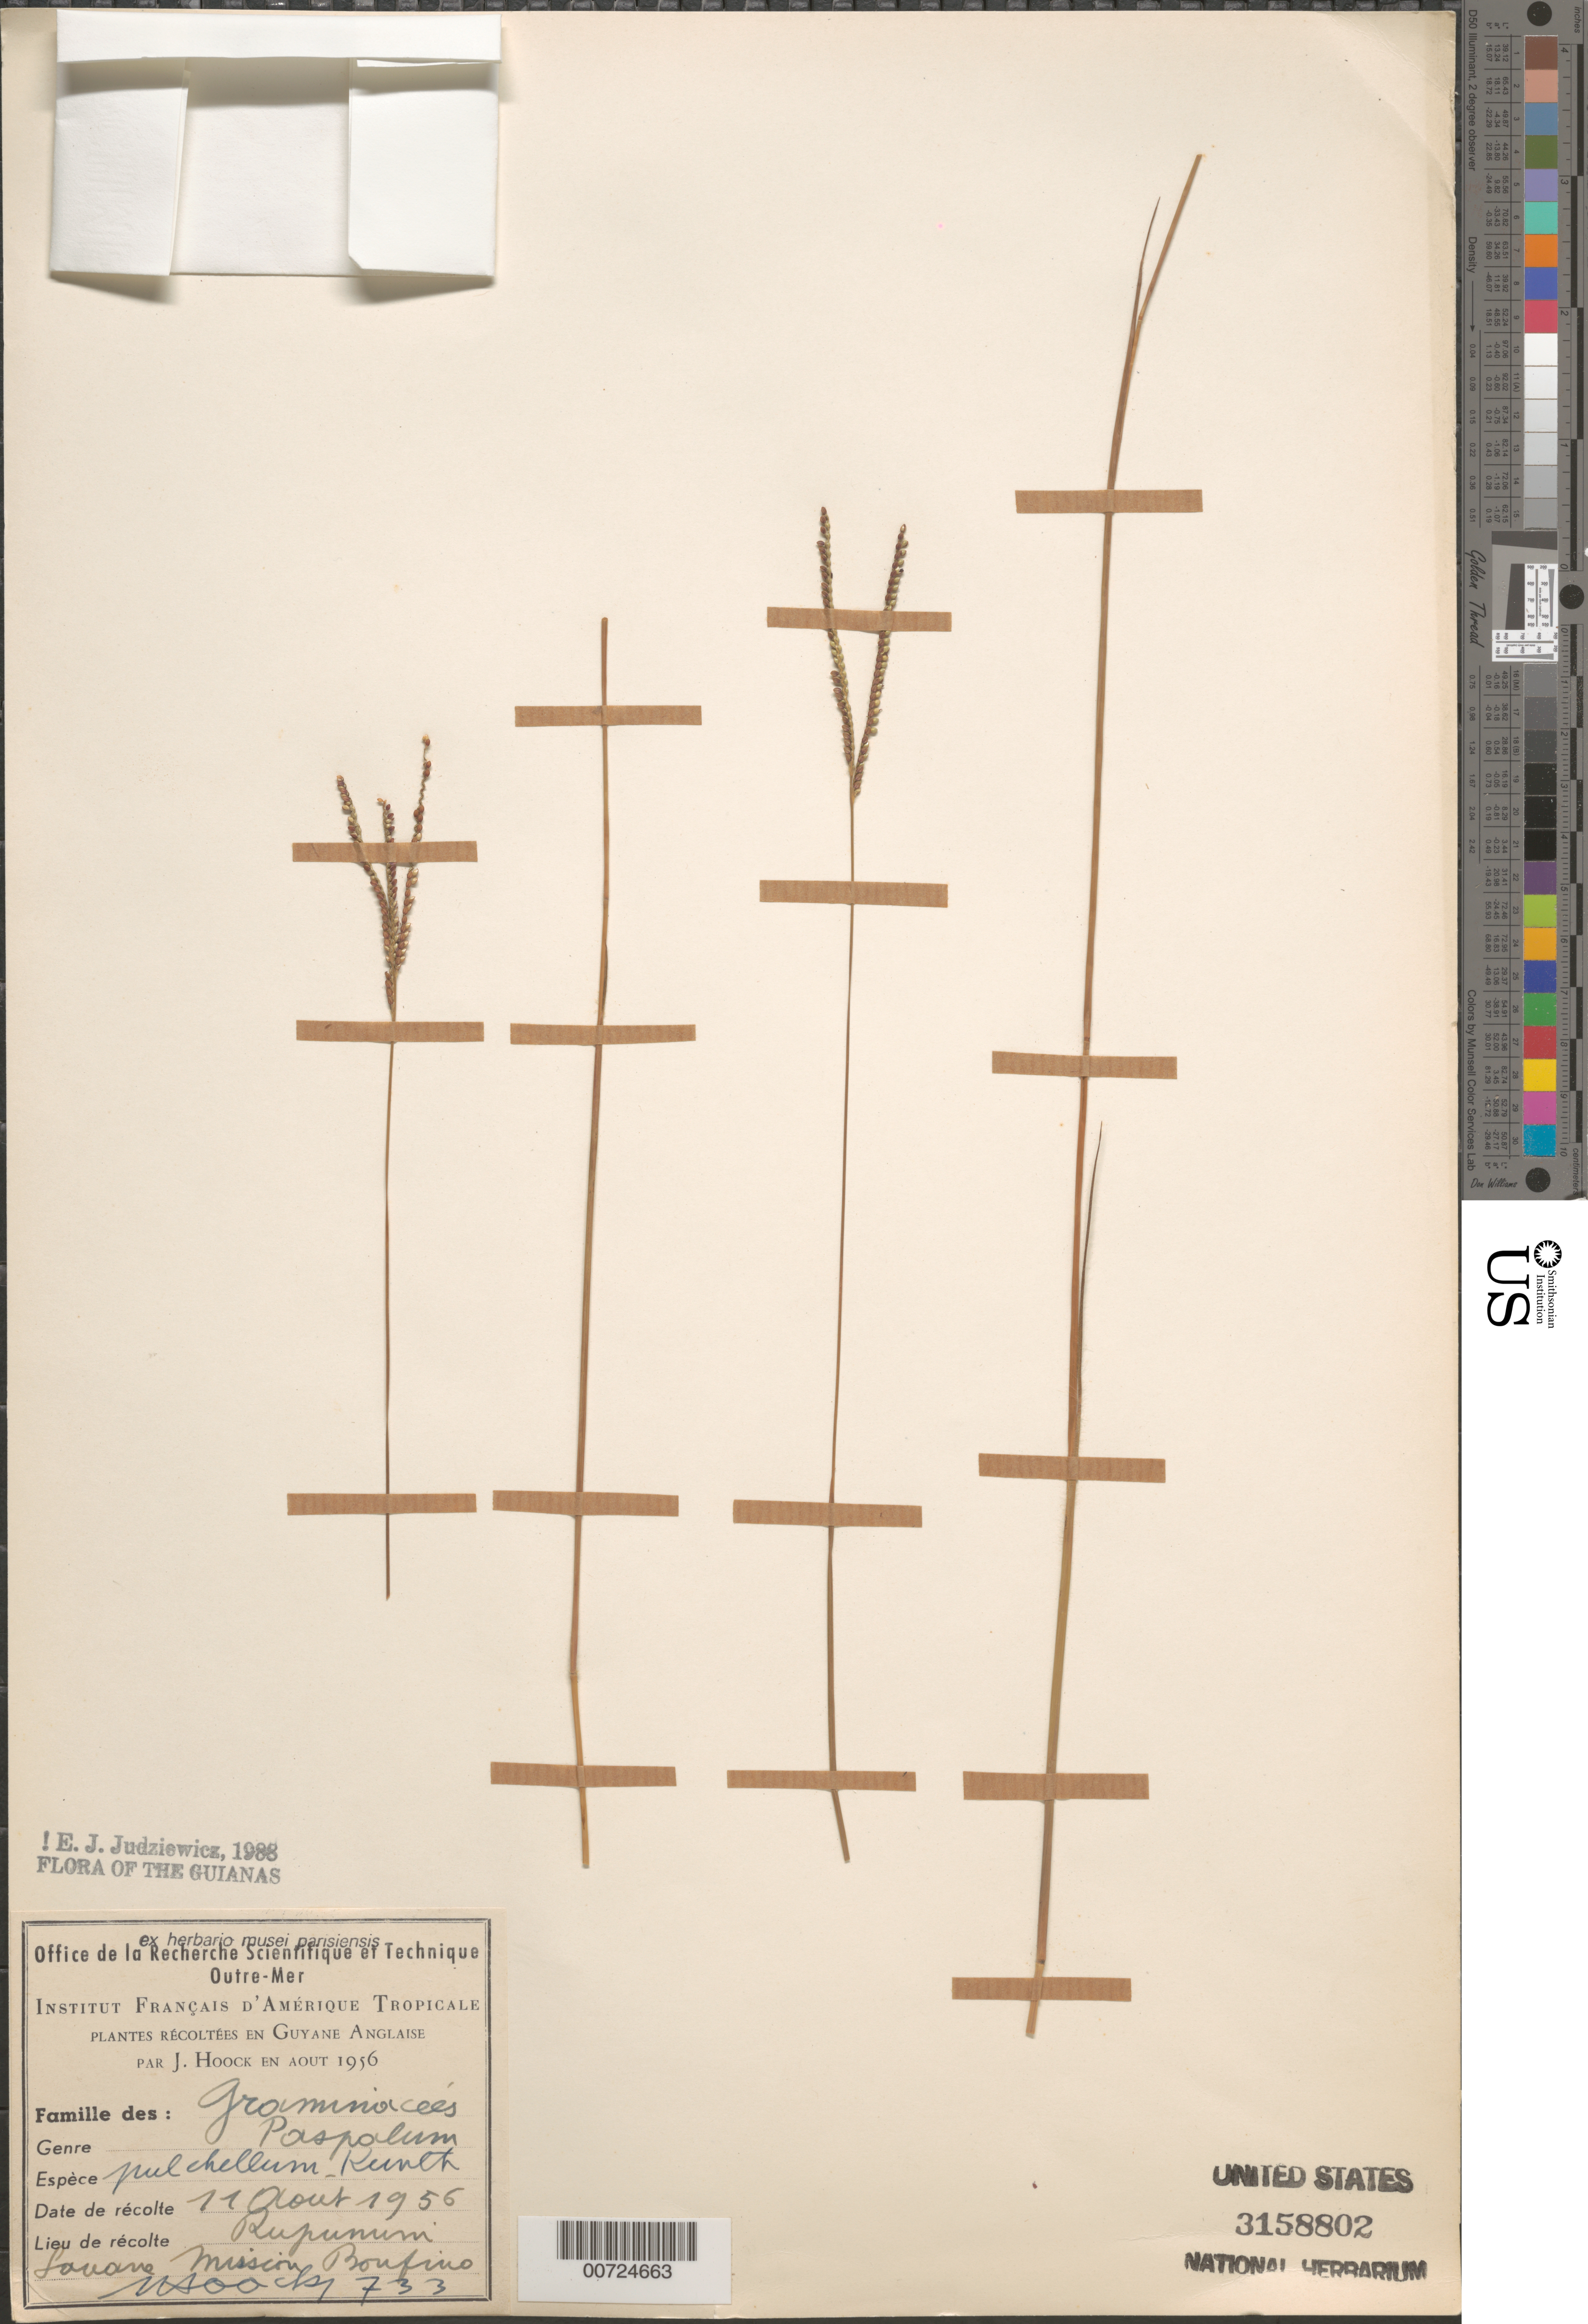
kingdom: Plantae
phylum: Tracheophyta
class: Liliopsida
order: Poales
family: Poaceae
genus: Paspalum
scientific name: Paspalum pulchellum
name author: Kunth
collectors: J. Hoock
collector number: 1733*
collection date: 1956-08-11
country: Guyana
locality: Guyane Anglaise. Rupununi. Savane Mission Bonfino.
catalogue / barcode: US 3158802